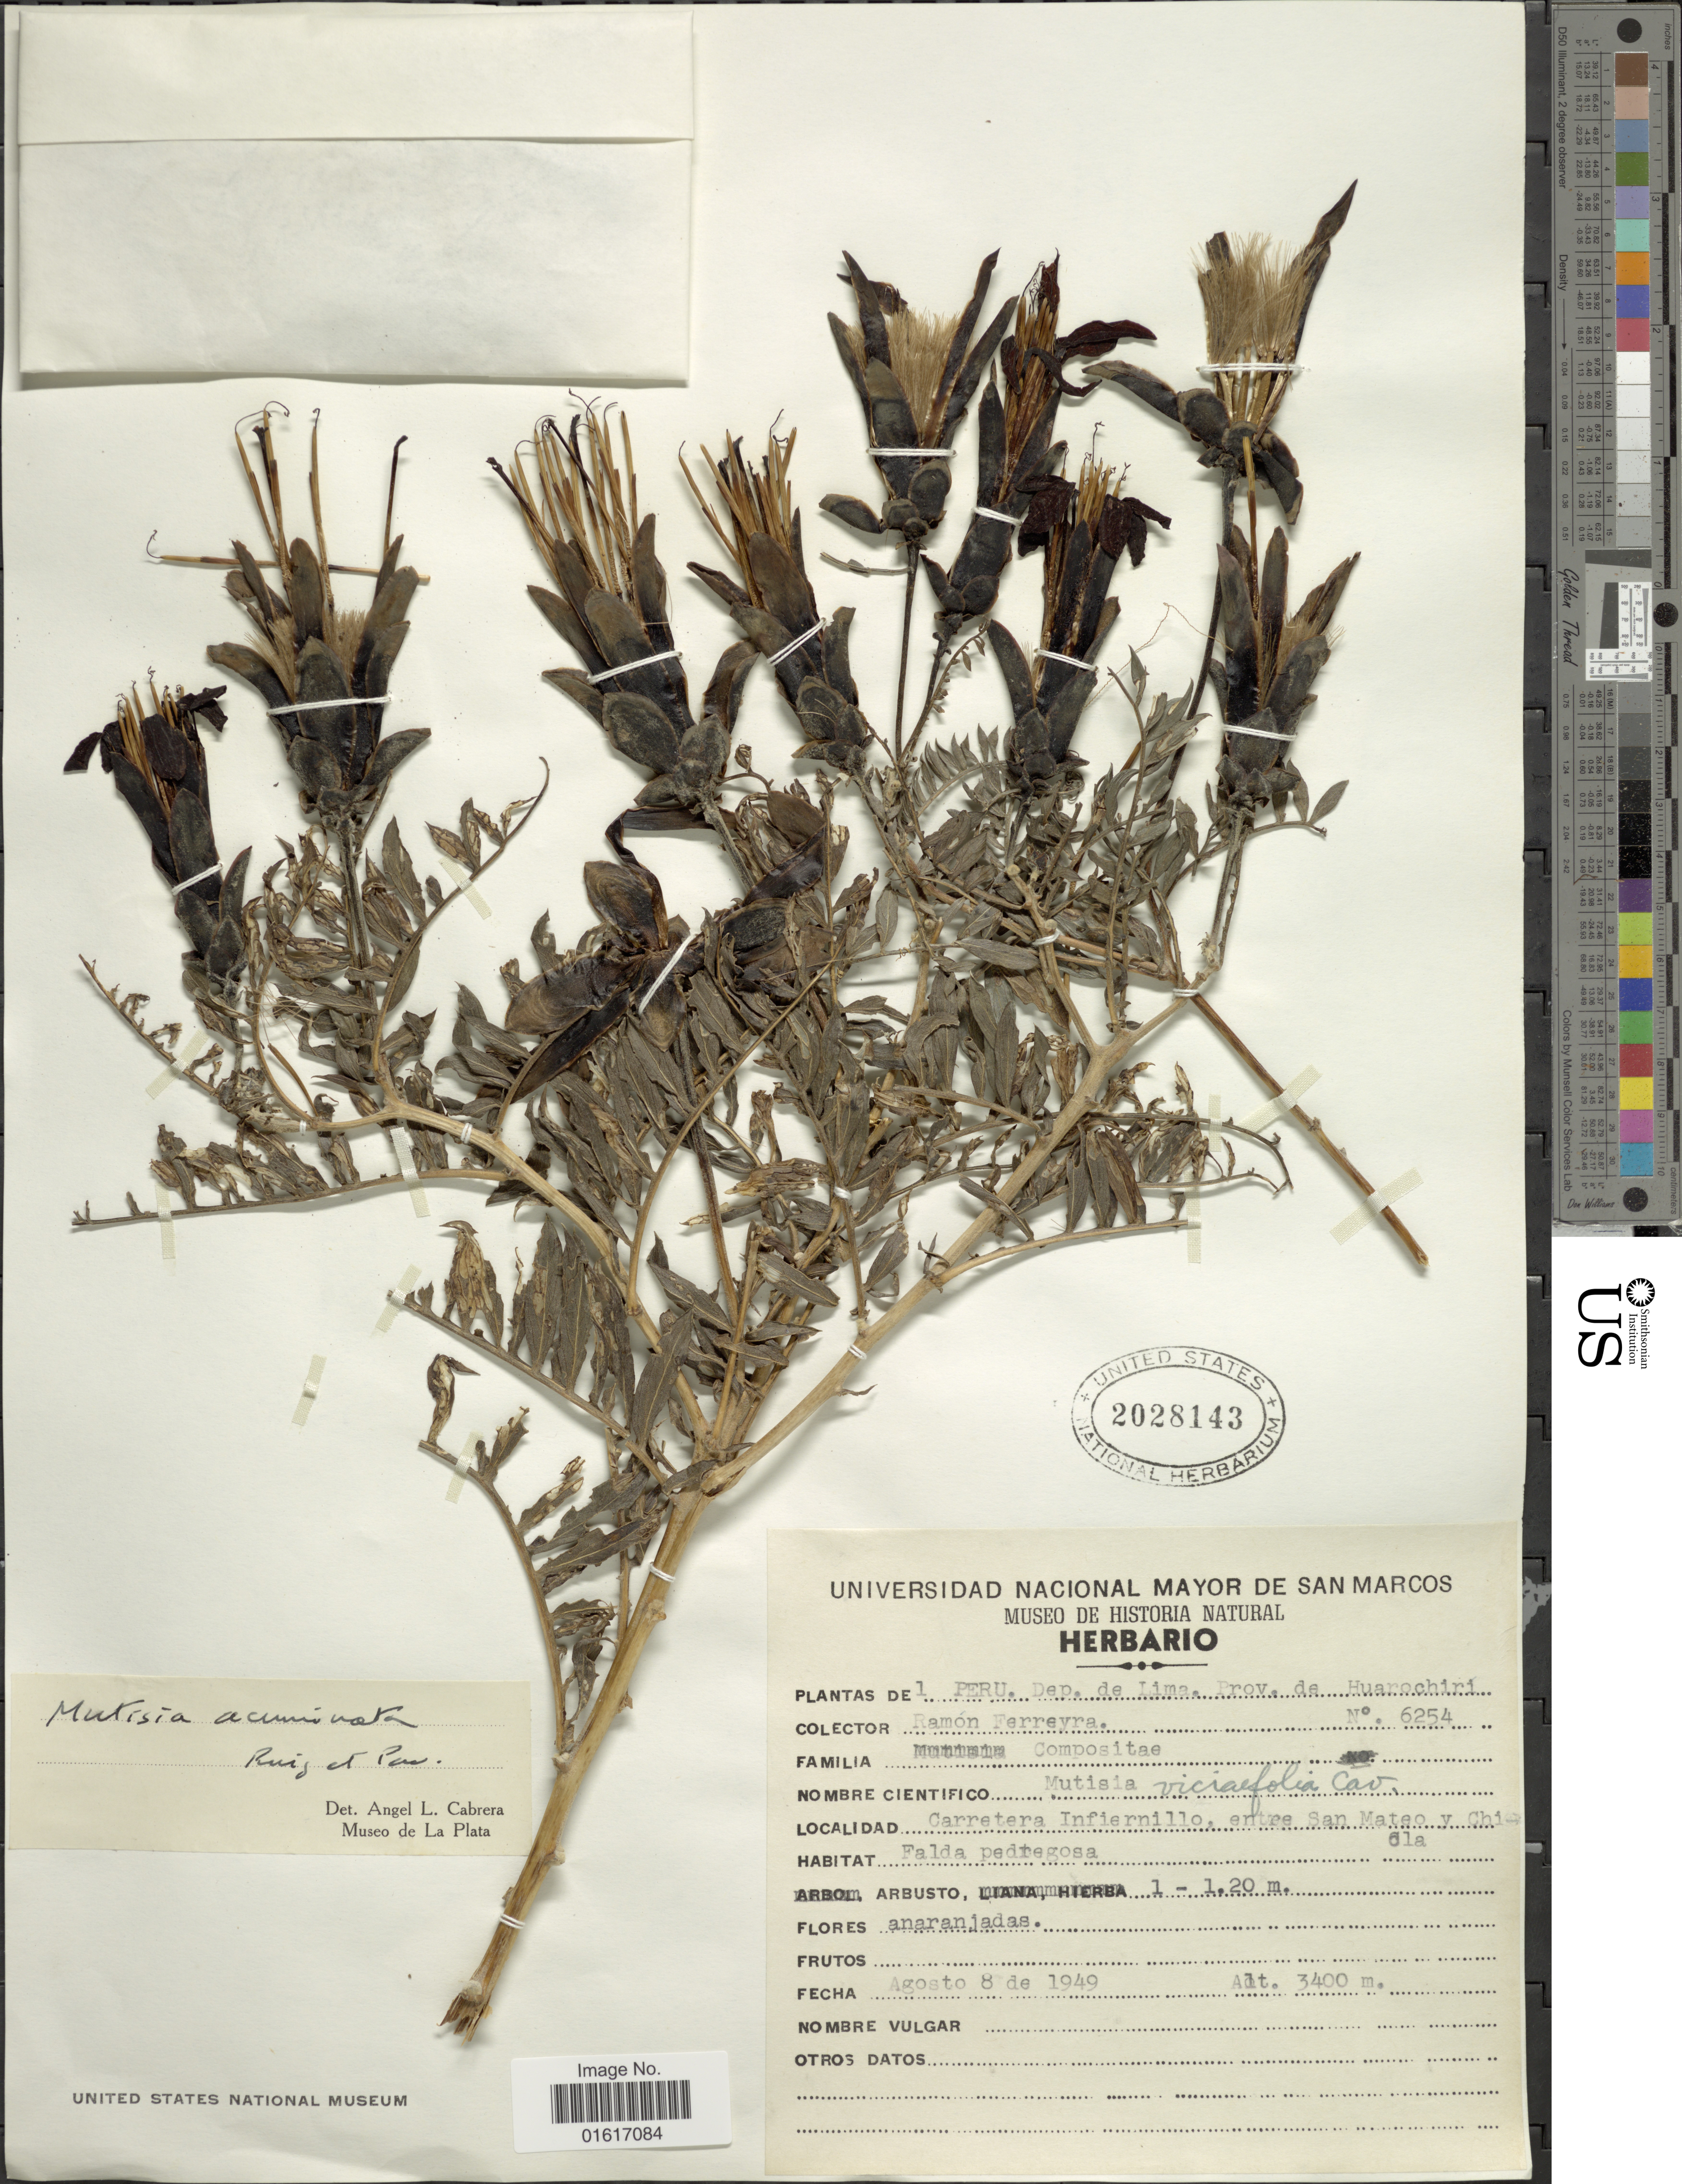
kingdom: Plantae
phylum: Tracheophyta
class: Magnoliopsida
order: Asterales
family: Asteraceae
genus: Mutisia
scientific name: Mutisia acuminata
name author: Ruiz & Pav.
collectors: R. A. Ferreyra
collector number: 6254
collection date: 1949-08-08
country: Peru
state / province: Lima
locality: Carretera Infiernillo, entre San Mateo y Chicla, Prov. de Huarochirí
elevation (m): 3400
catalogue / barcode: US 2028143